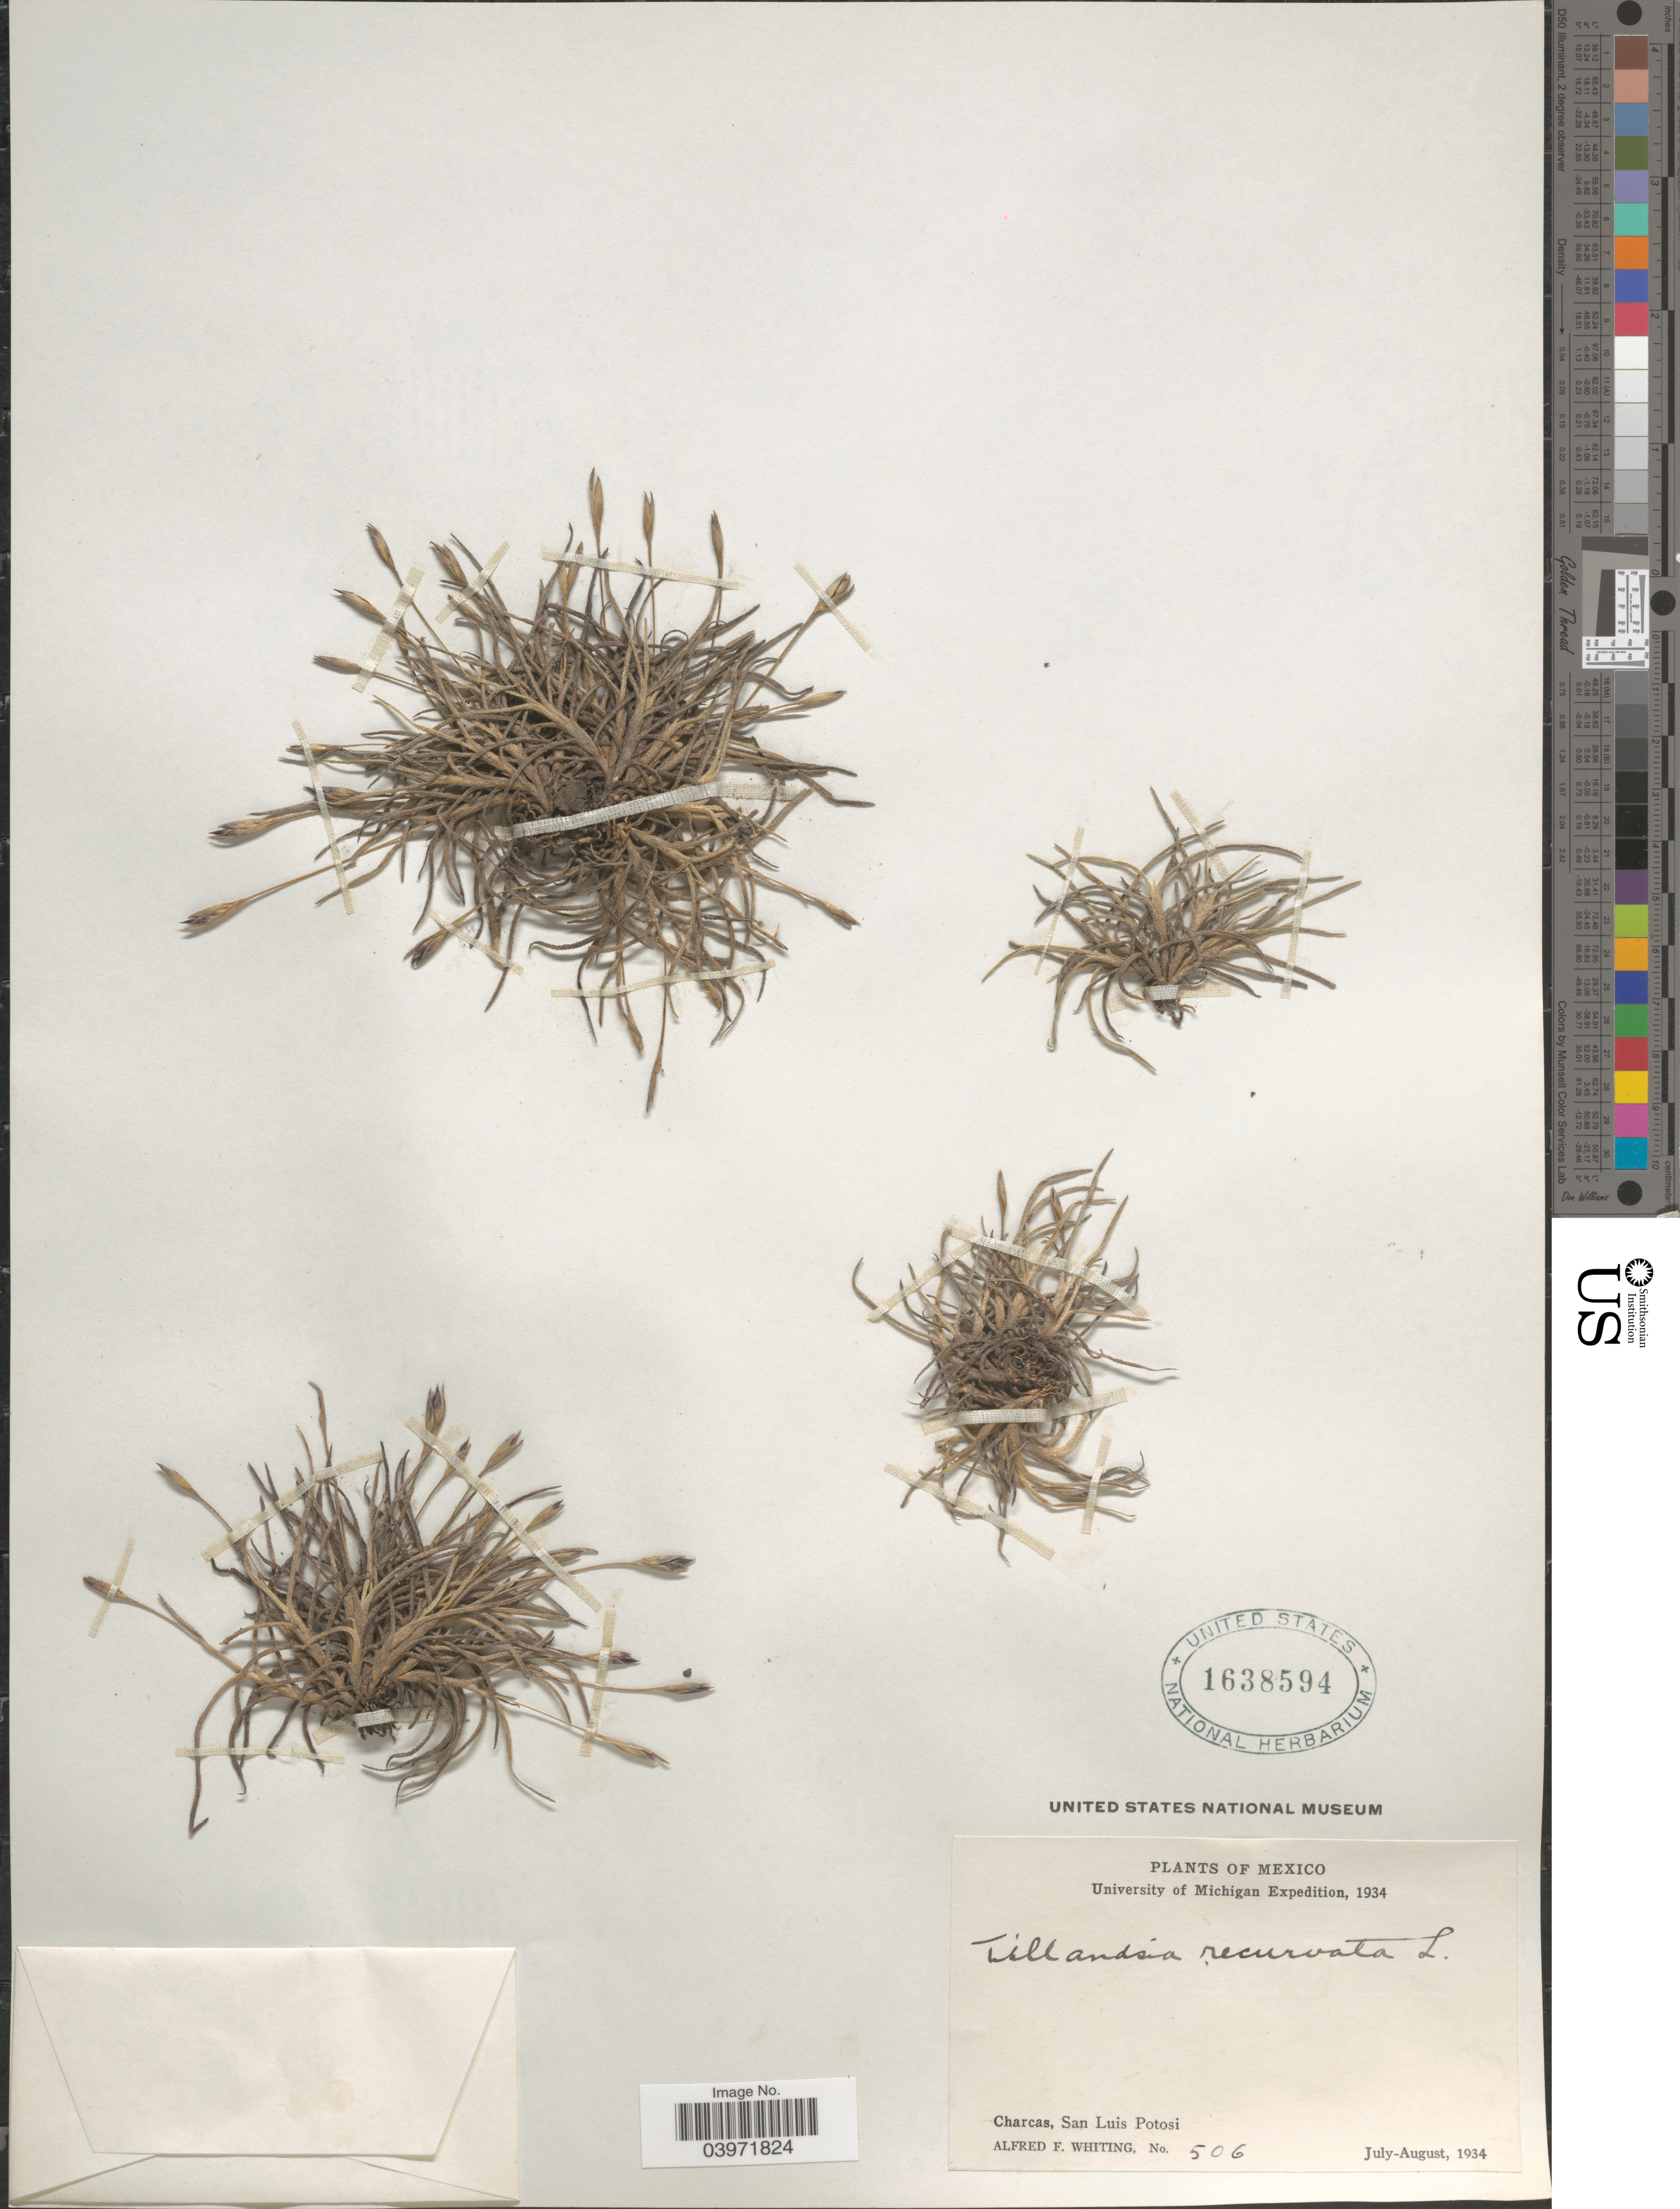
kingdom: Plantae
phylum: Tracheophyta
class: Liliopsida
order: Poales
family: Bromeliaceae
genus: Tillandsia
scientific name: Tillandsia recurvata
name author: L.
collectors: A. F. Whiting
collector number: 506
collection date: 1934-07/1934-08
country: Mexico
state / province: San Luis Potosí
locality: Charcas.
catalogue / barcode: US 1638594